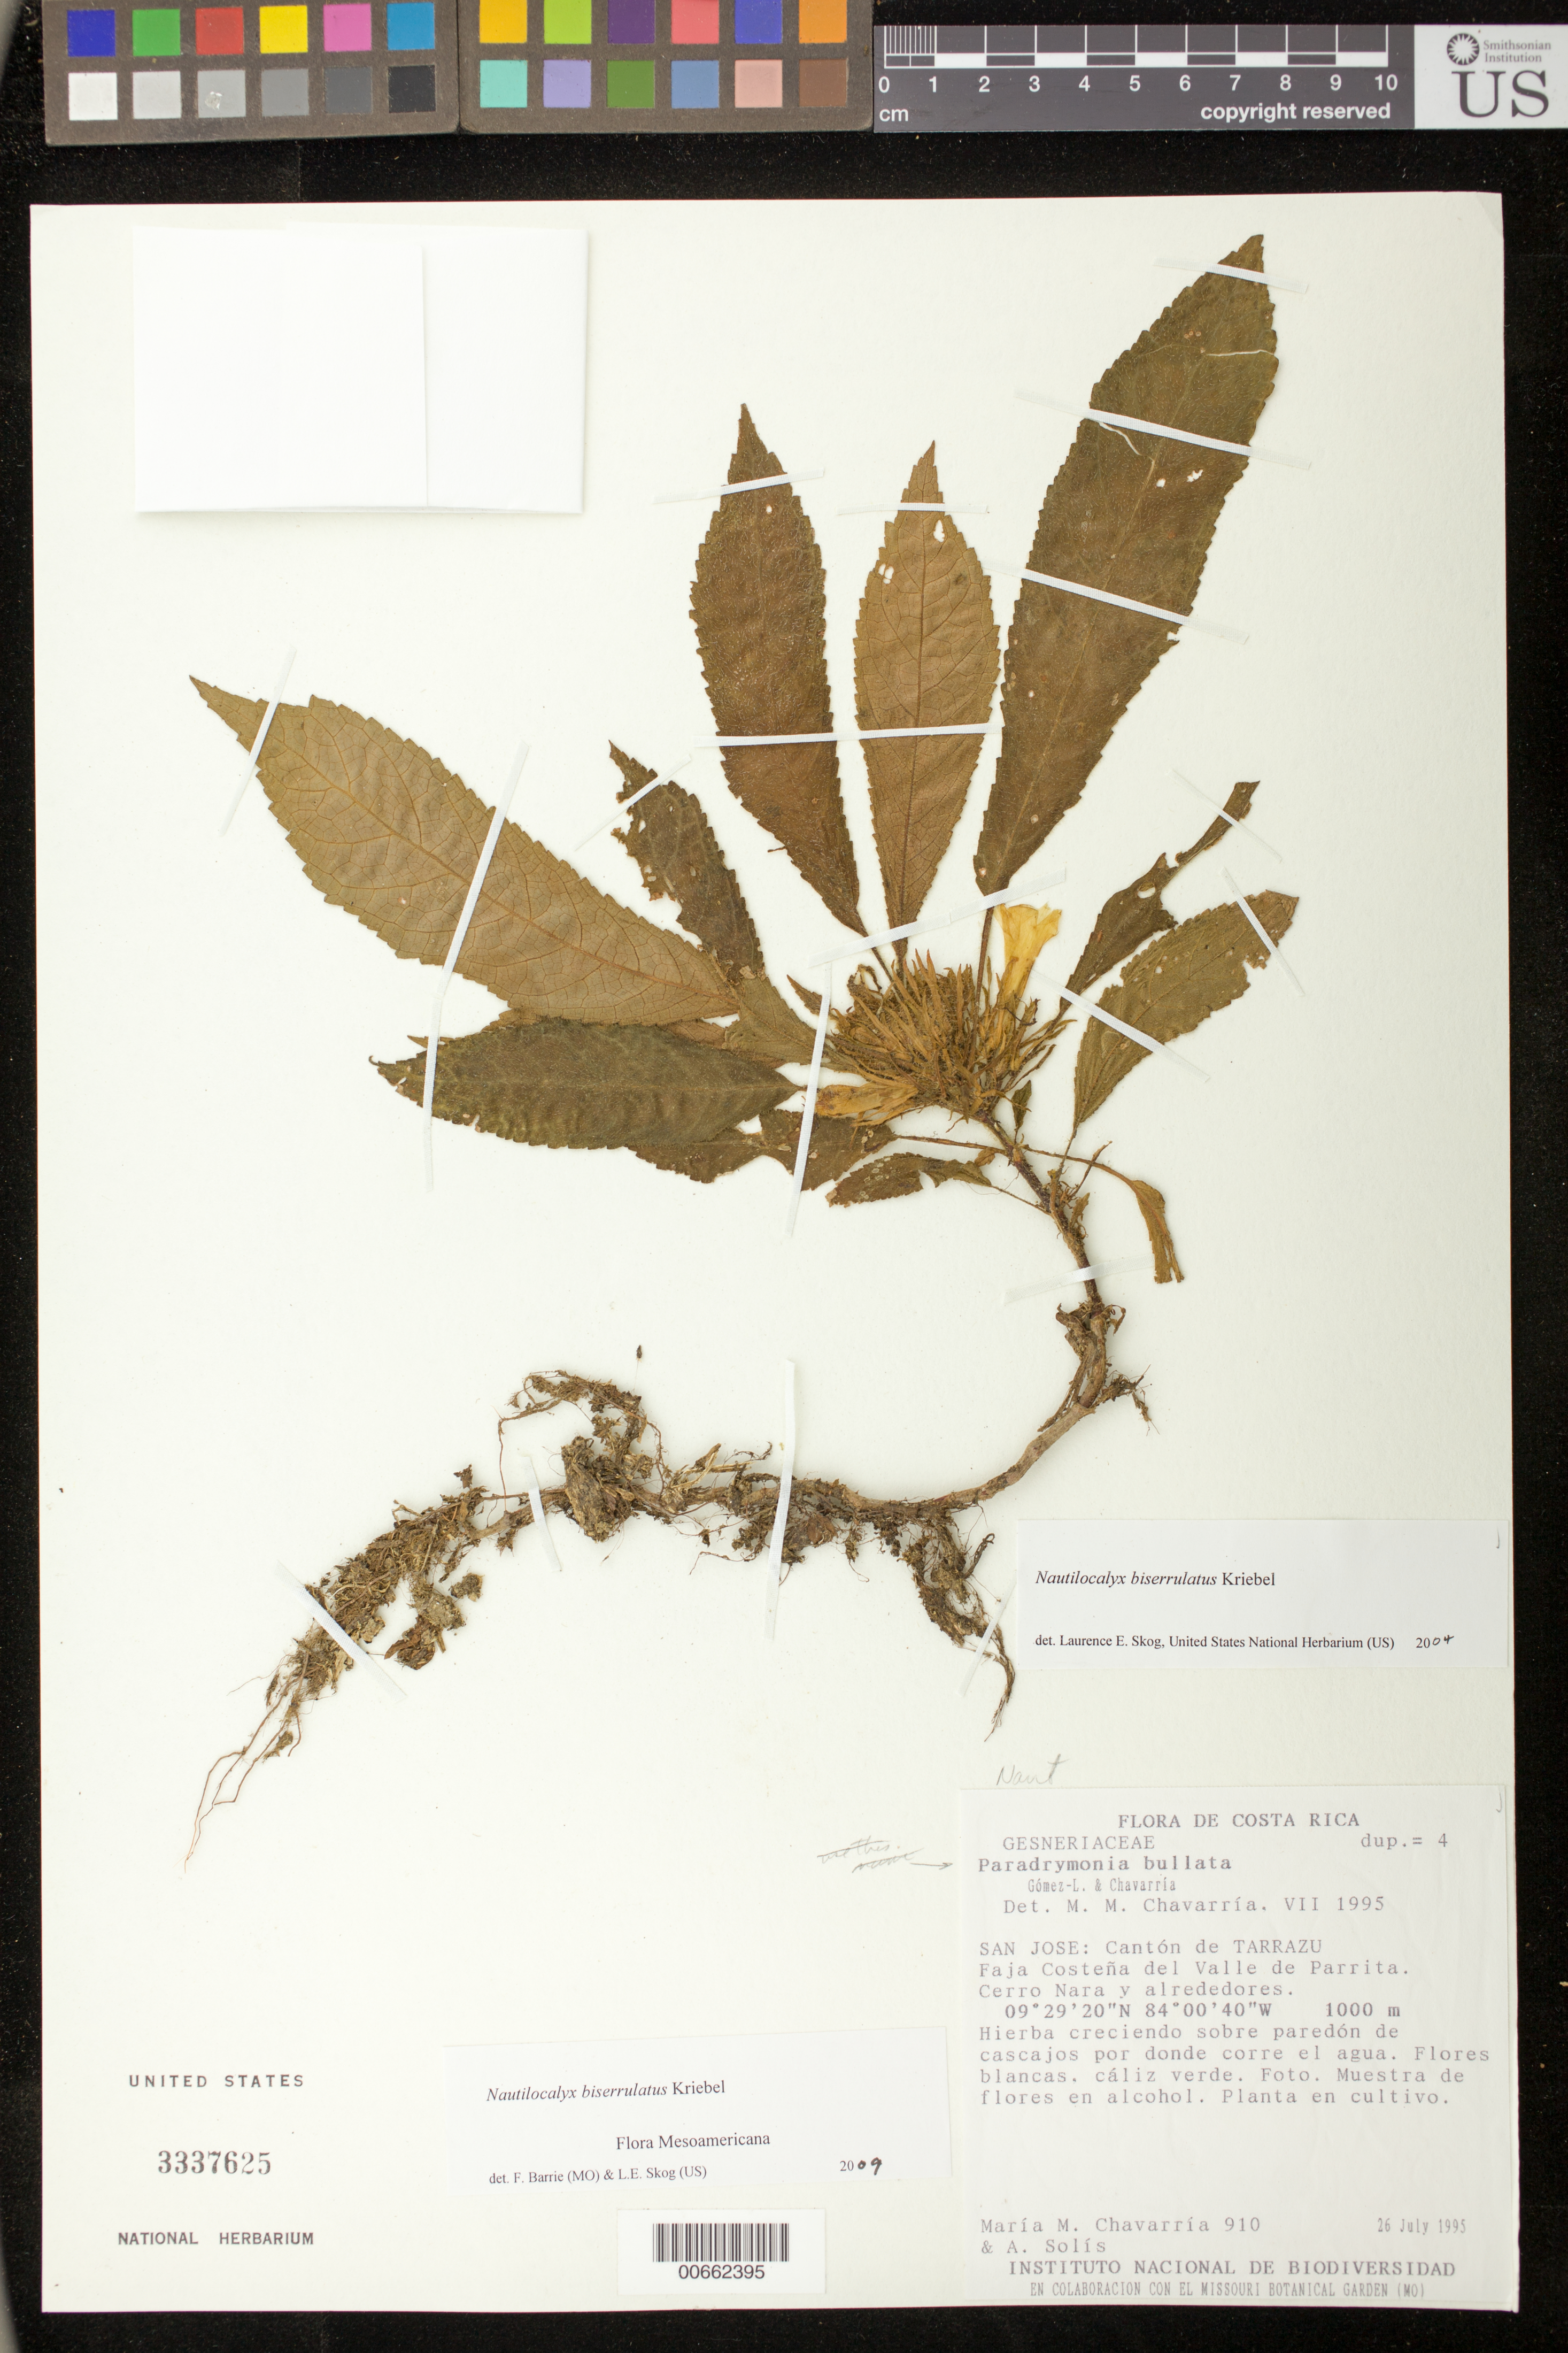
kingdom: Plantae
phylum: Tracheophyta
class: Magnoliopsida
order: Lamiales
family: Gesneriaceae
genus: Nautilocalyx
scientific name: Nautilocalyx biserrulatus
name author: Kriebel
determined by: Skog, Laurence E.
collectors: M. Chavarría & A. Solís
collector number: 910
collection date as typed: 26 Jul 1995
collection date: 1995-07-26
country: Costa Rica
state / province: San José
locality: Cantón de Tarrazú, Faja Costeña del Valle de Parrita, Cerro Nara y alrededores.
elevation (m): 1000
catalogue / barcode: US 3337625